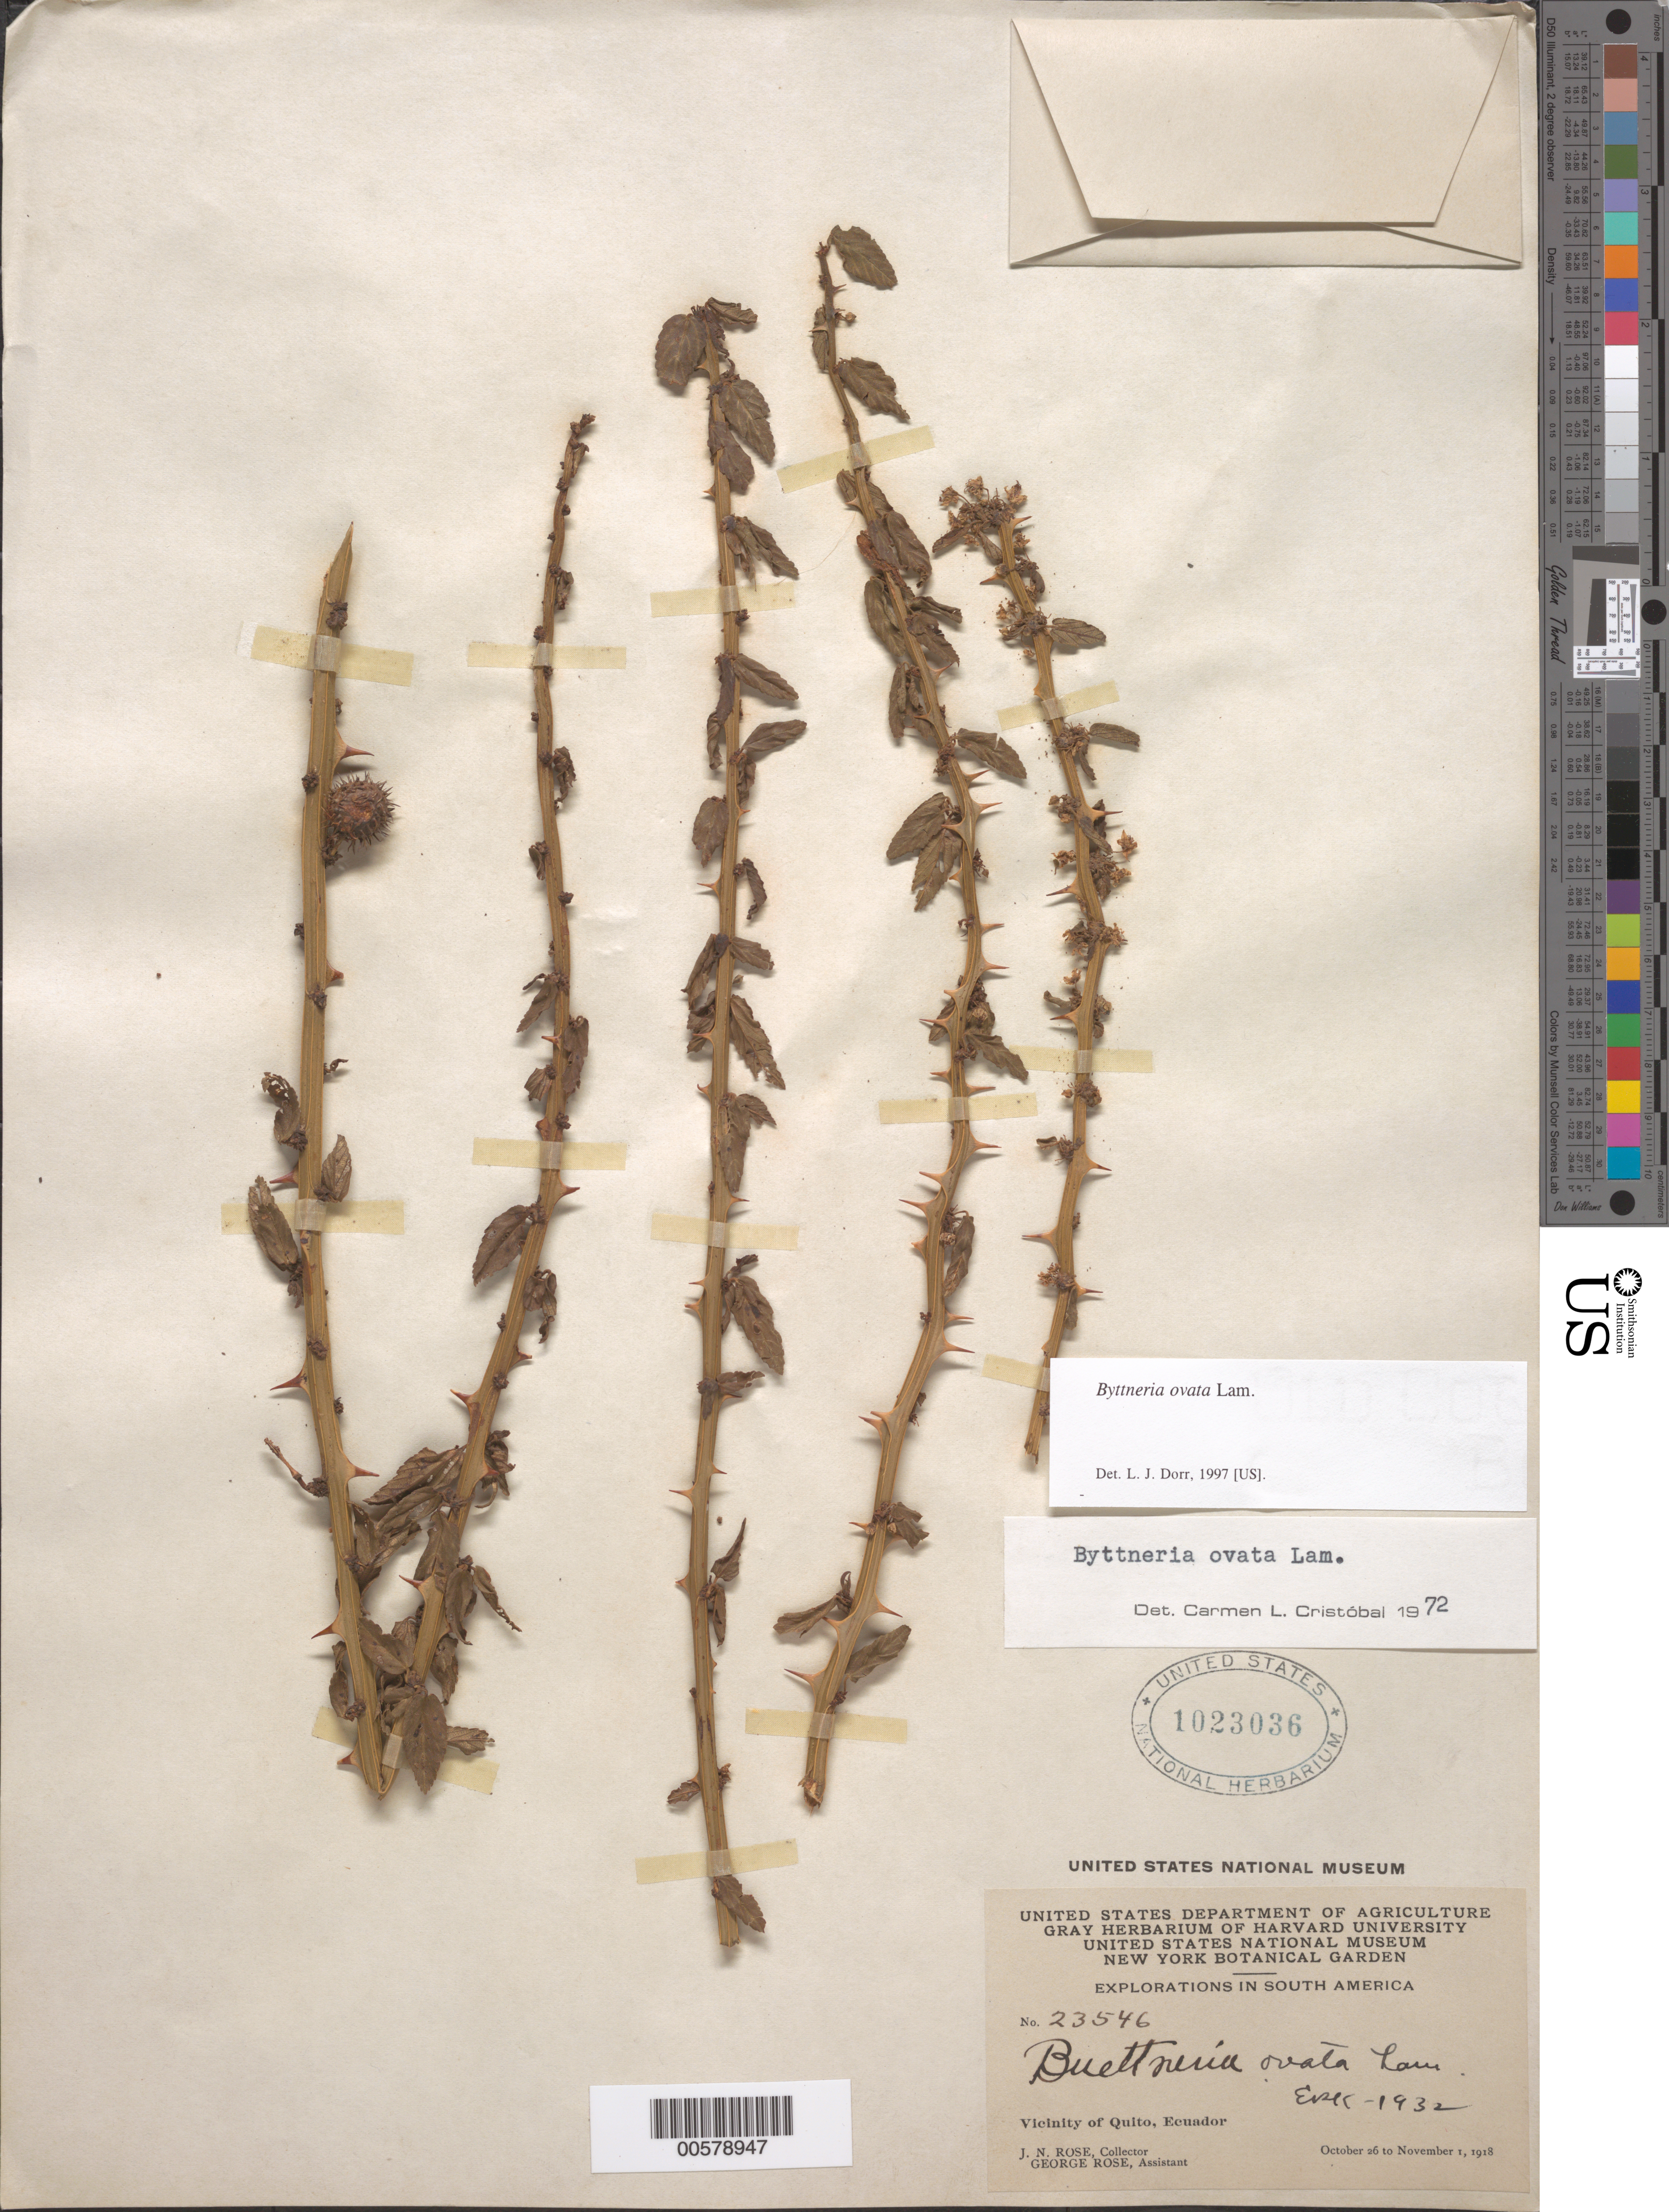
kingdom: Plantae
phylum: Tracheophyta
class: Magnoliopsida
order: Malvales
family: Malvaceae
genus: Byttneria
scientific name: Byttneria ovata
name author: Lam.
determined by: Cristóbal, C. L.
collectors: J. N. Rose & G. Rose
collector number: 23546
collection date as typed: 26 Oct 1918 to 01 Nov 1918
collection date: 1918-10-26/1918-11-01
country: Ecuador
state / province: Pichincha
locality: Vicinity of Quito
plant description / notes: NY, US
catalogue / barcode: US 1023036